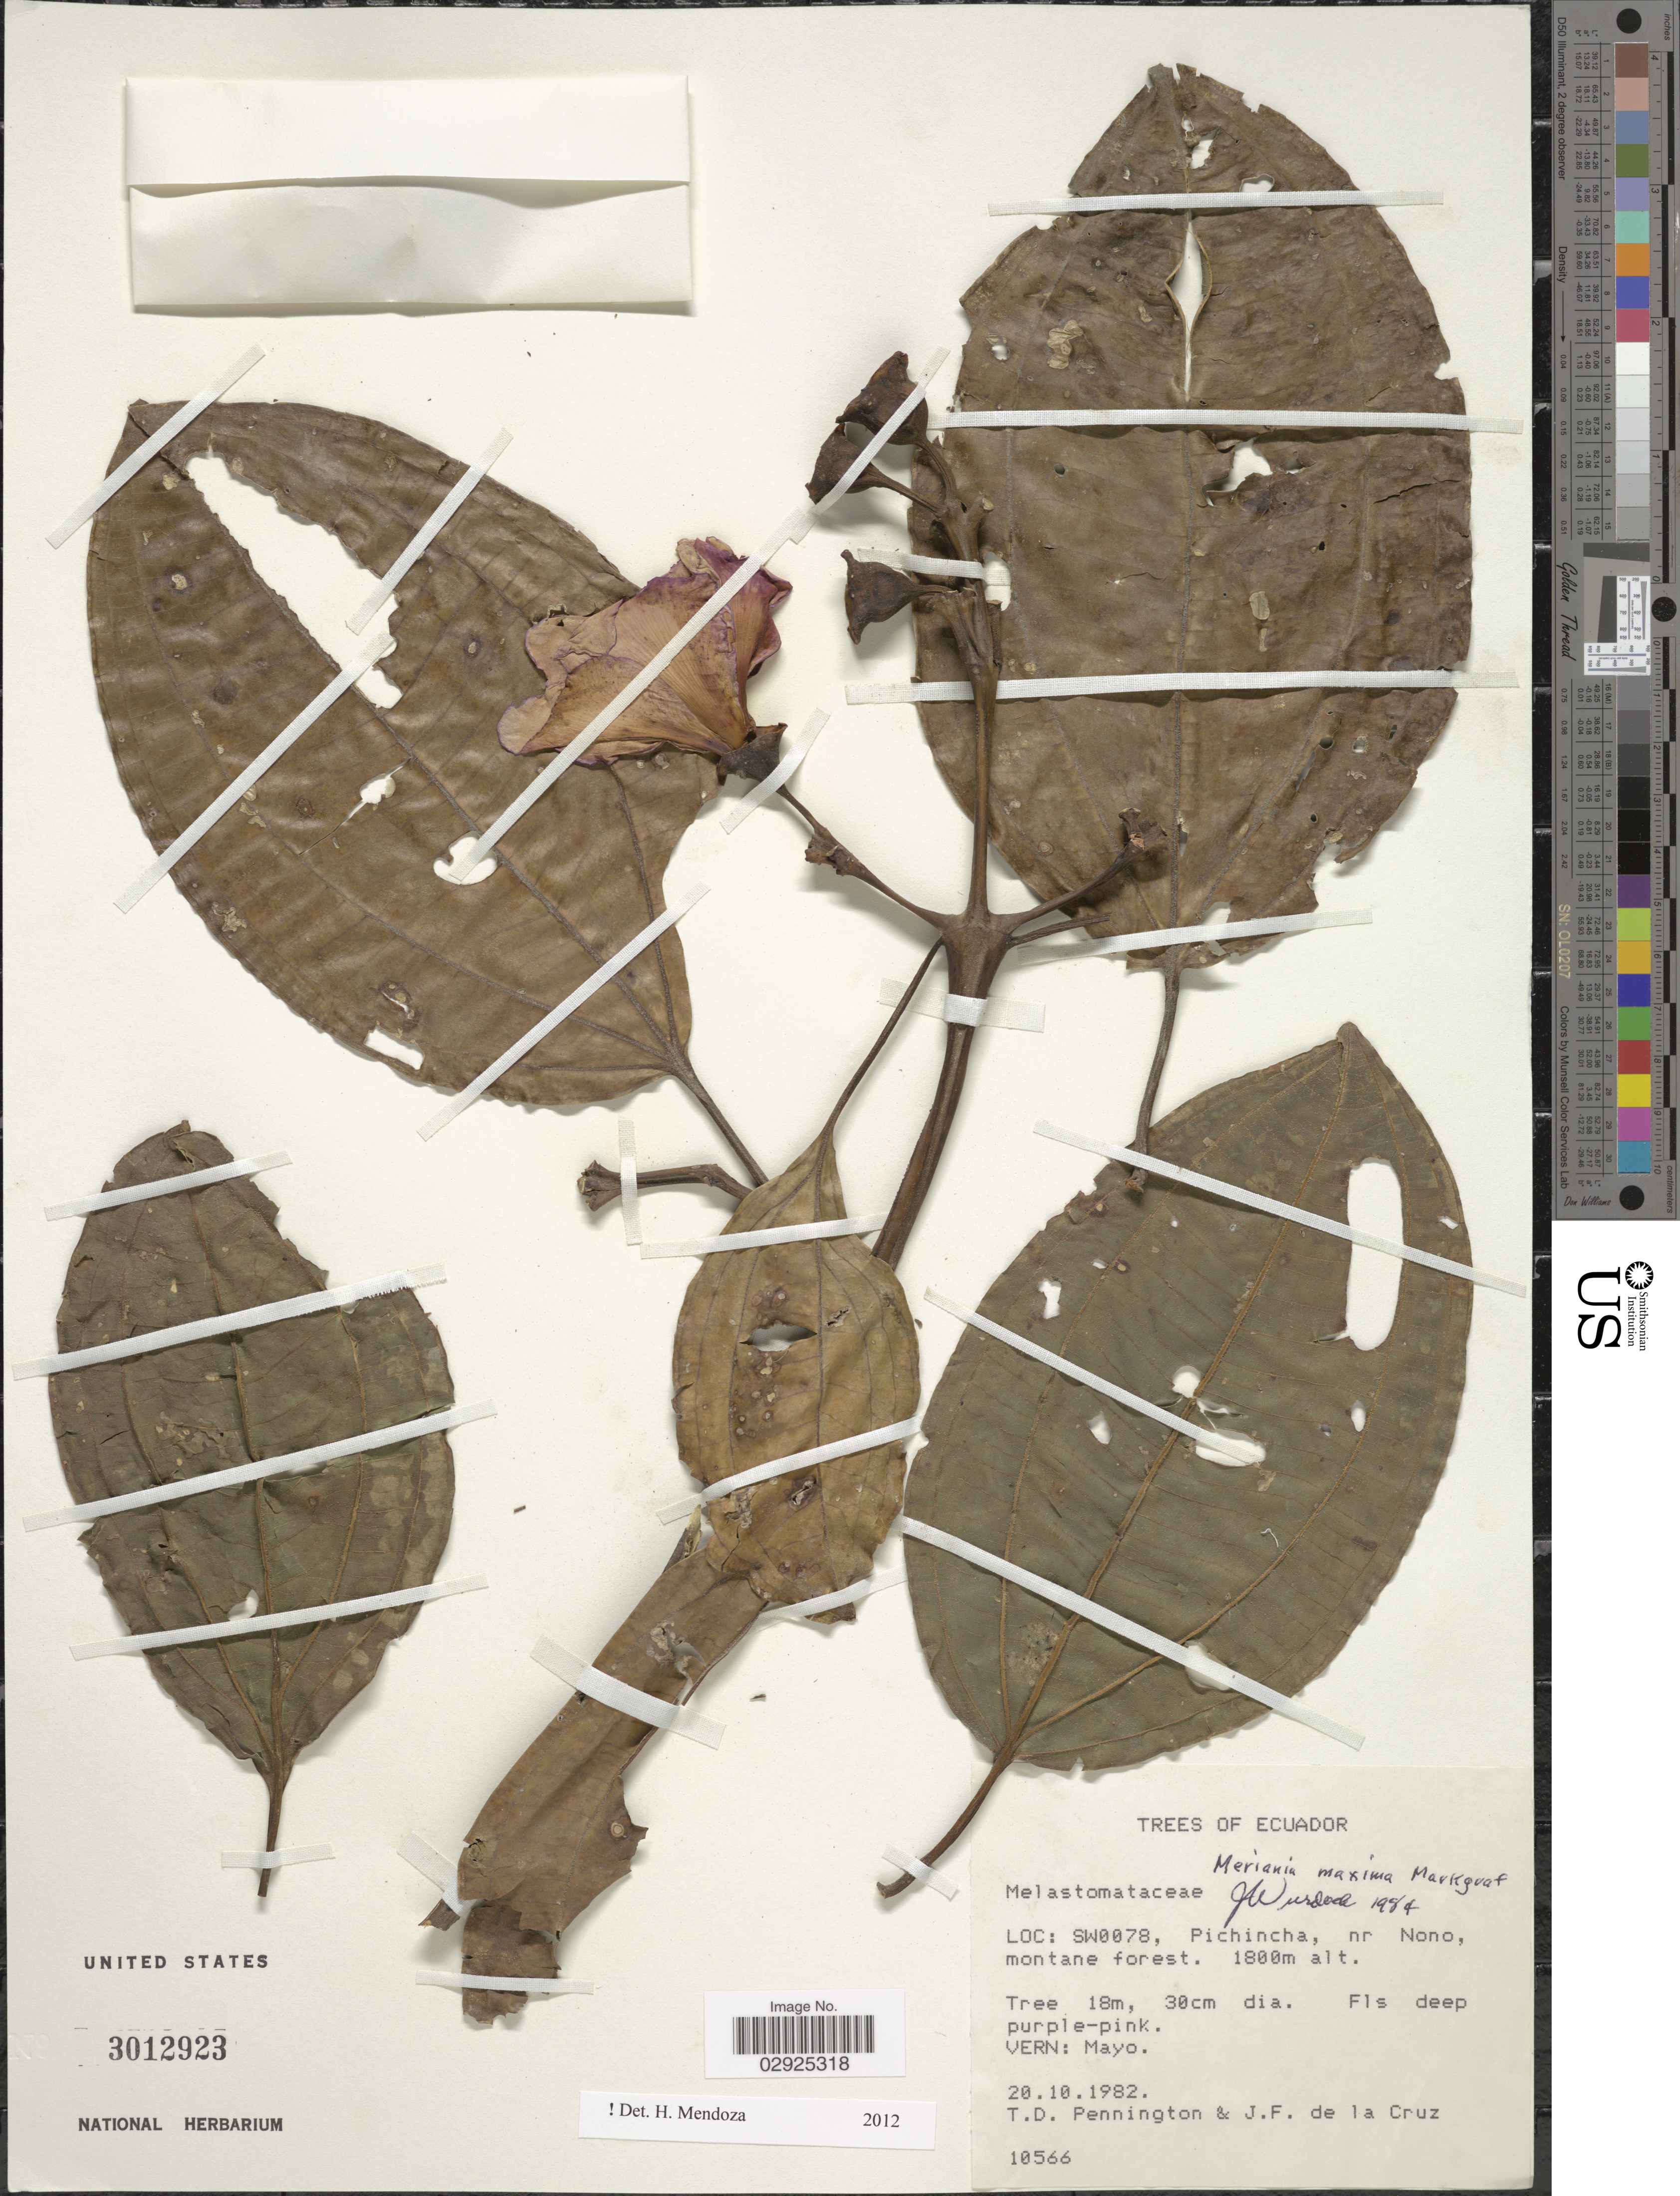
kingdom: Plantae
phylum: Tracheophyta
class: Magnoliopsida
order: Myrtales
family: Melastomataceae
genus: Meriania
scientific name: Meriania maxima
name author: Markgr.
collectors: T. D. Pennington & J. S. de la Cruz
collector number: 10566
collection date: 1982-10-20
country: Ecuador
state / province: Pichincha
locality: SW0078, Pichincha, nr Nono, montane forest.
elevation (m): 1800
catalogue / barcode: US 3012923